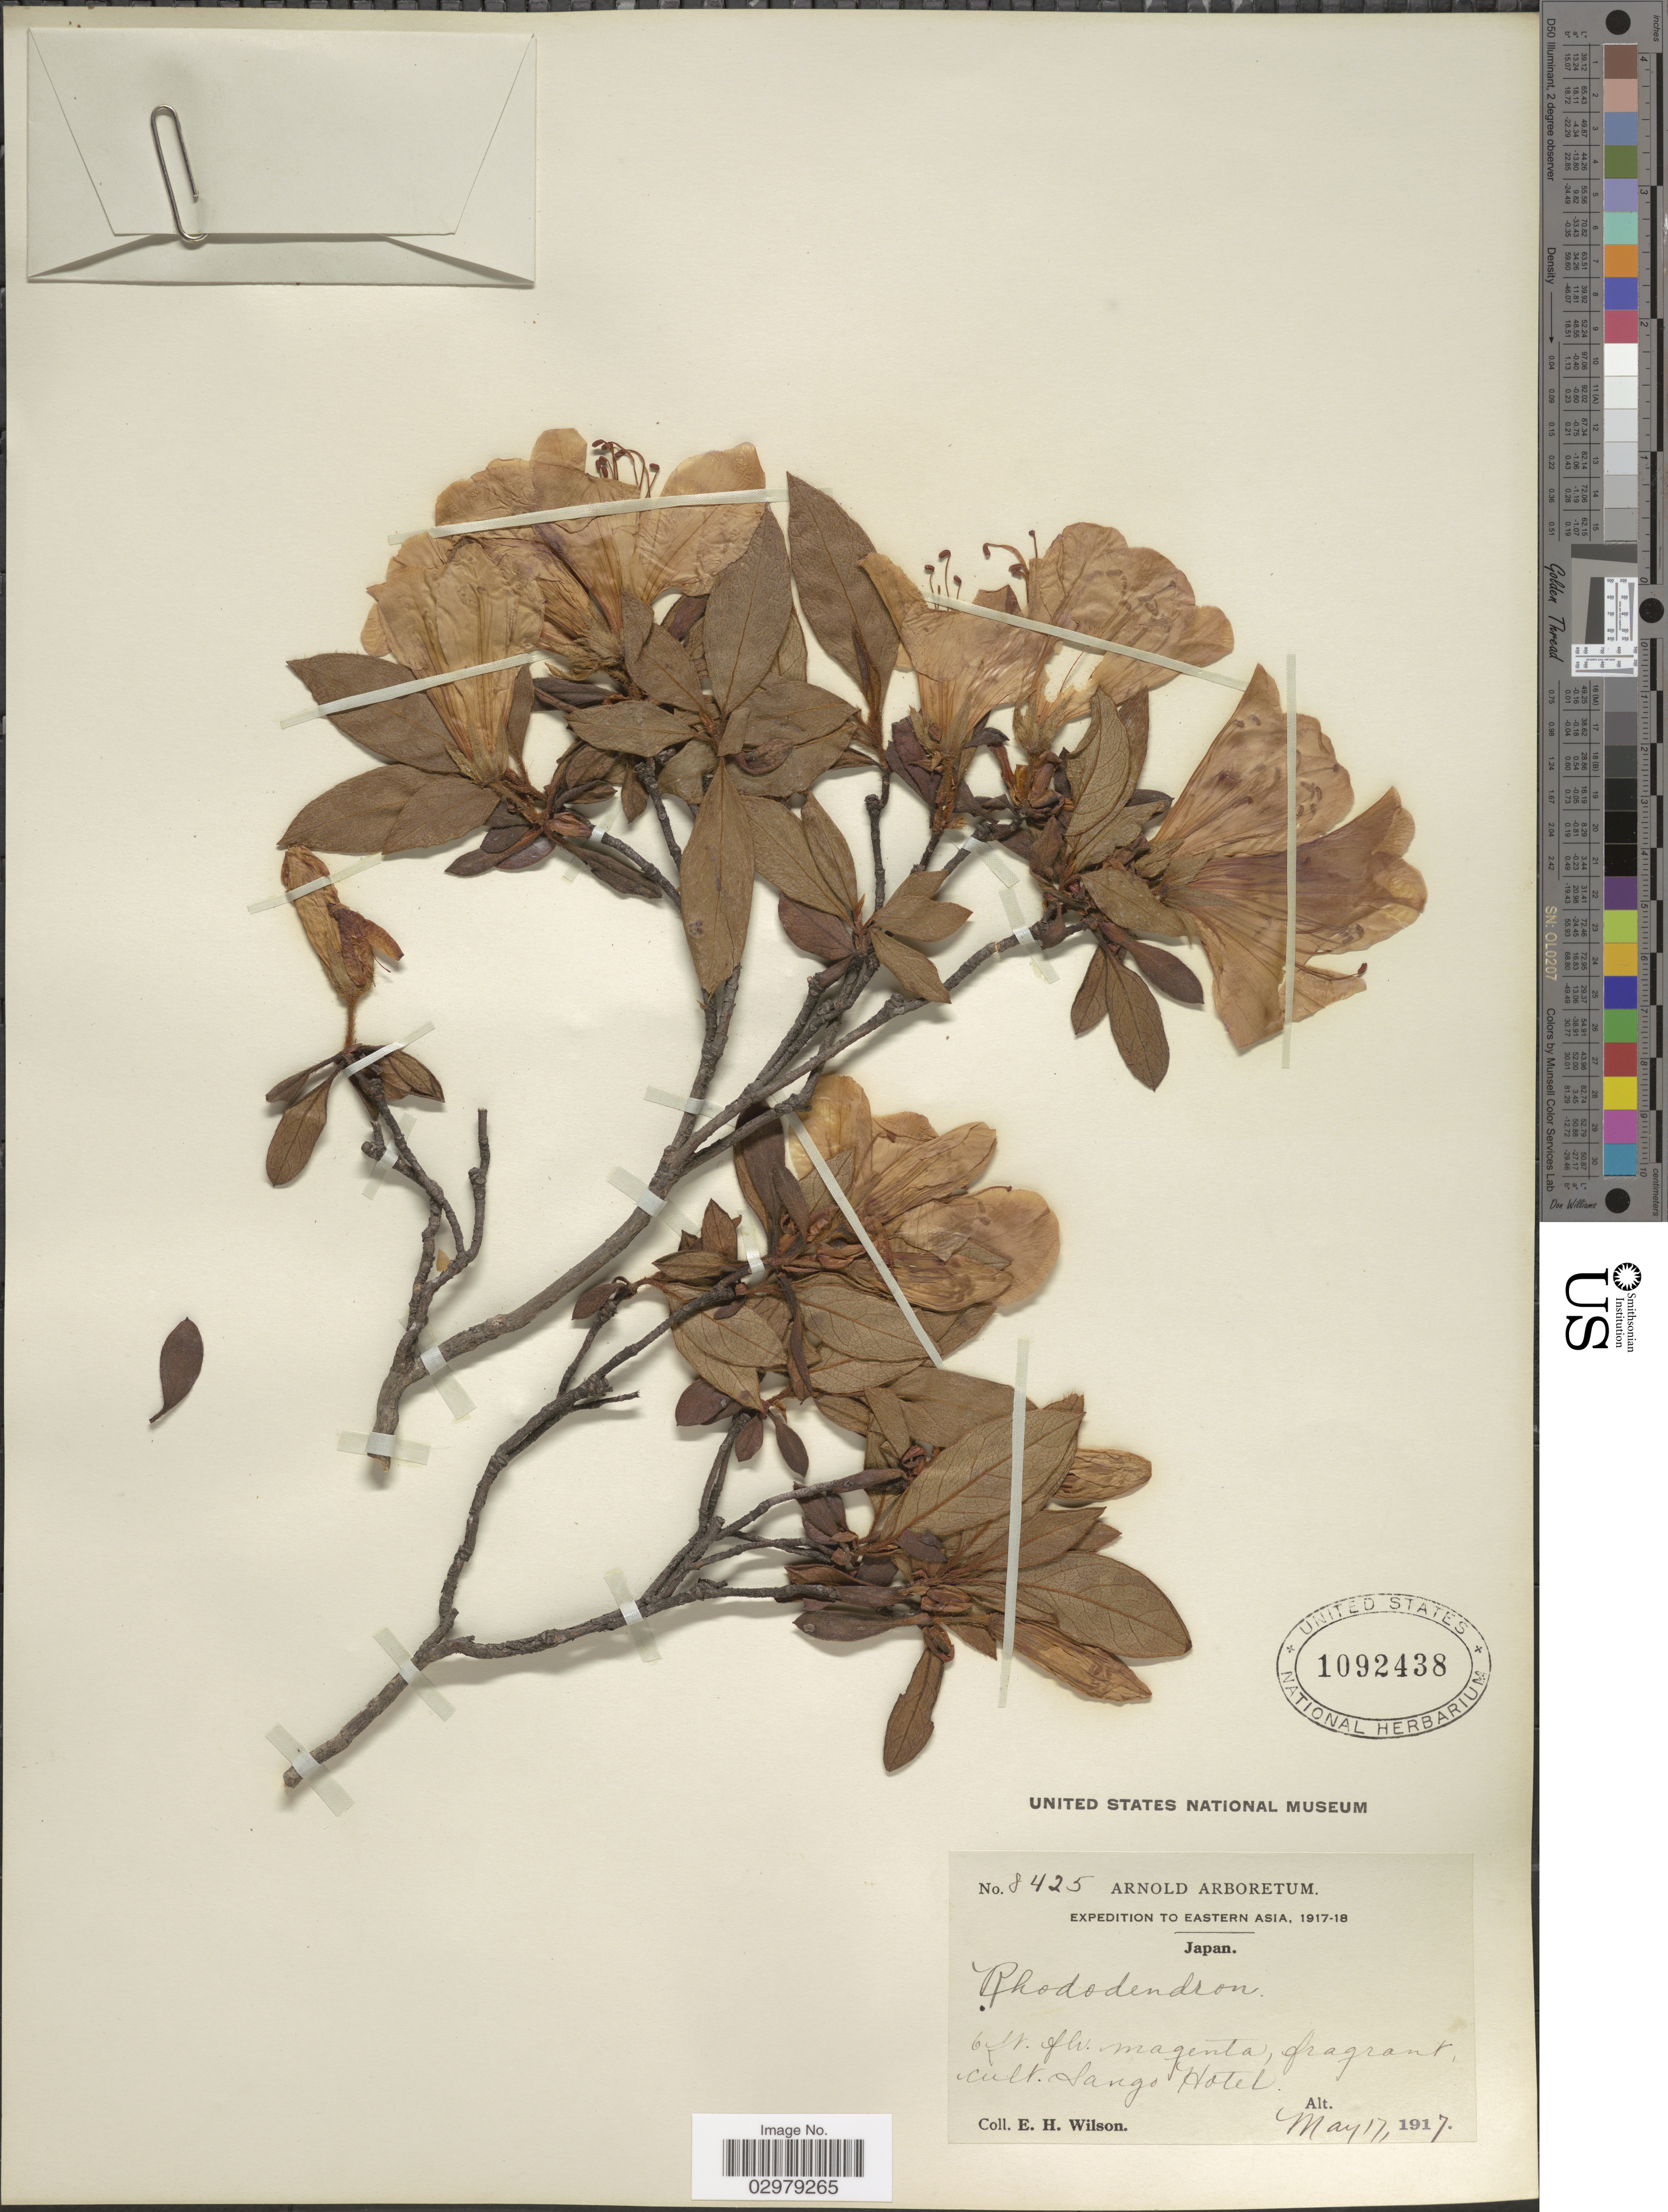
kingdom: Plantae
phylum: Tracheophyta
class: Magnoliopsida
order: Ericales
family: Ericaceae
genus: Rhododendron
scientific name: Rhododendron sp.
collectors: E. Wilson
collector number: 8425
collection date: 1917-05-17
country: Japan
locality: Cult. Sango Hotel.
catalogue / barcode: US 1092438